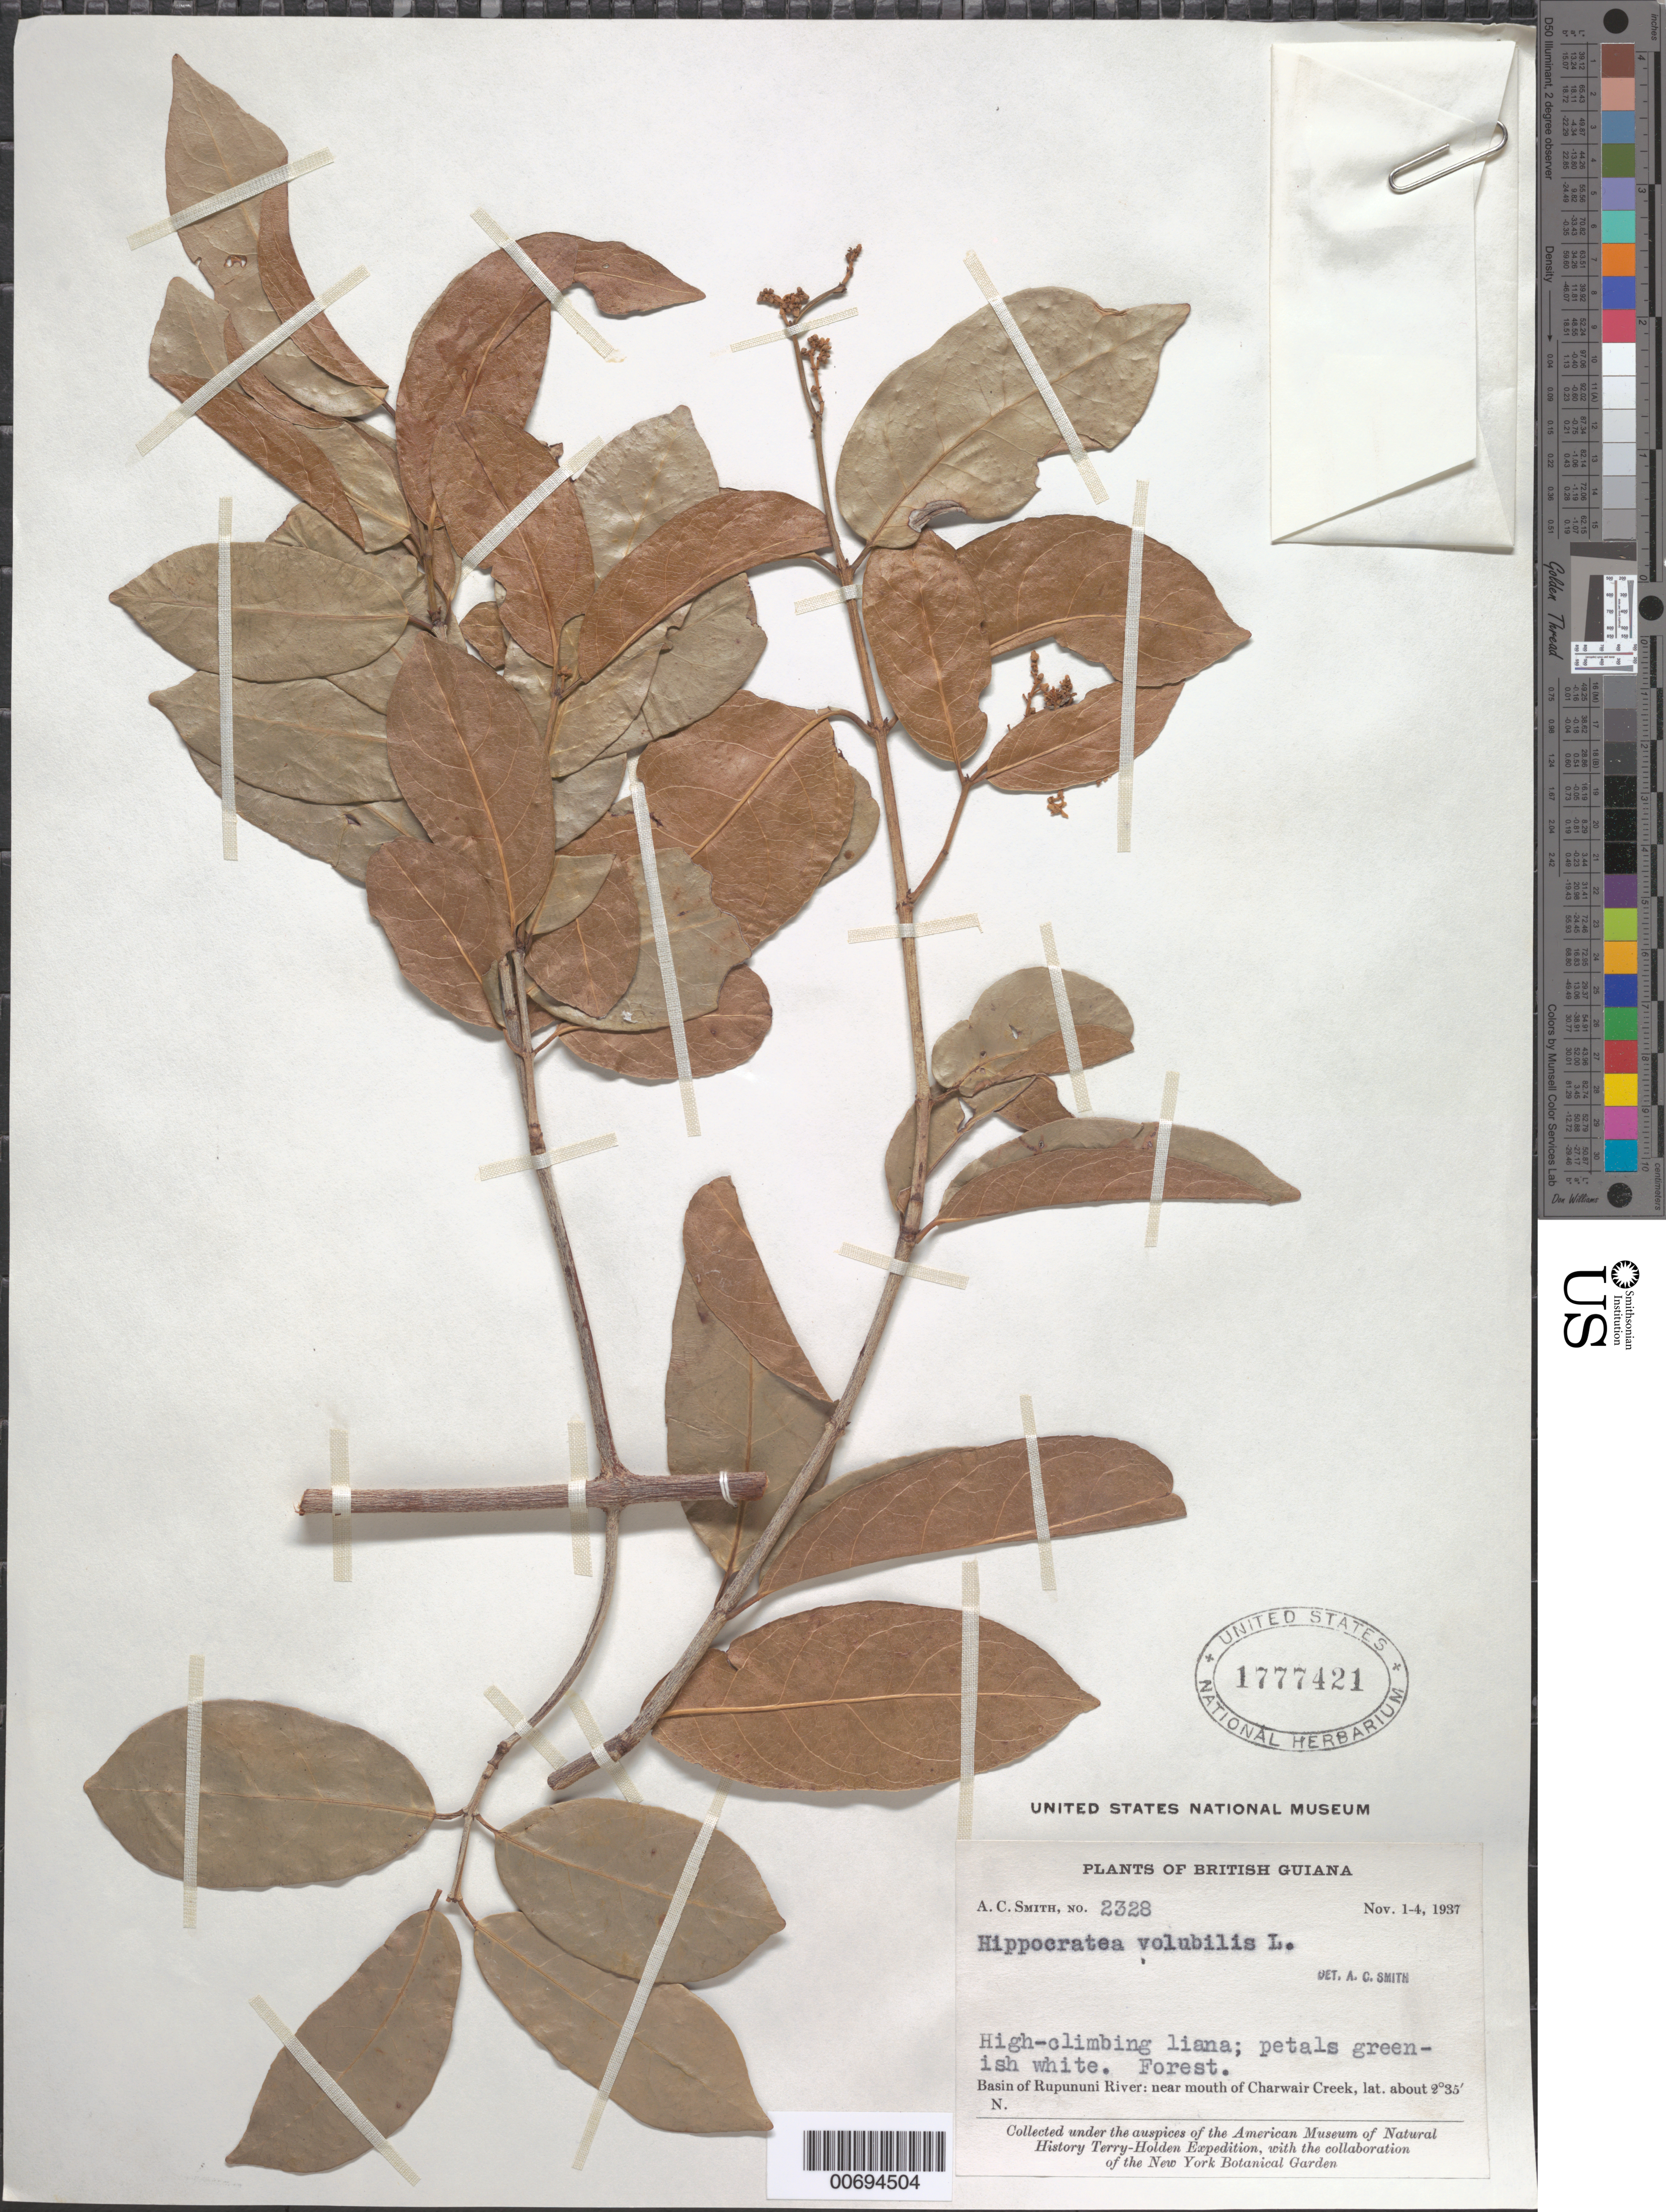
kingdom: Plantae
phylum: Tracheophyta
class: Magnoliopsida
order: Celastrales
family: Celastraceae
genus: Hippocratea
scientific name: Hippocratea volubilis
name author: L.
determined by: Smith, A. C.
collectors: A. C. Smith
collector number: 2328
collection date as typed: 1-Nov-37 to 4-Nov-37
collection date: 1937-11-01/1937-11-04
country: Guyana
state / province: U. Takutu-U. Essequibo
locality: Charwair Creek, near mouth, Rupununi R. basin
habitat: Forest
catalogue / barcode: US 1777421